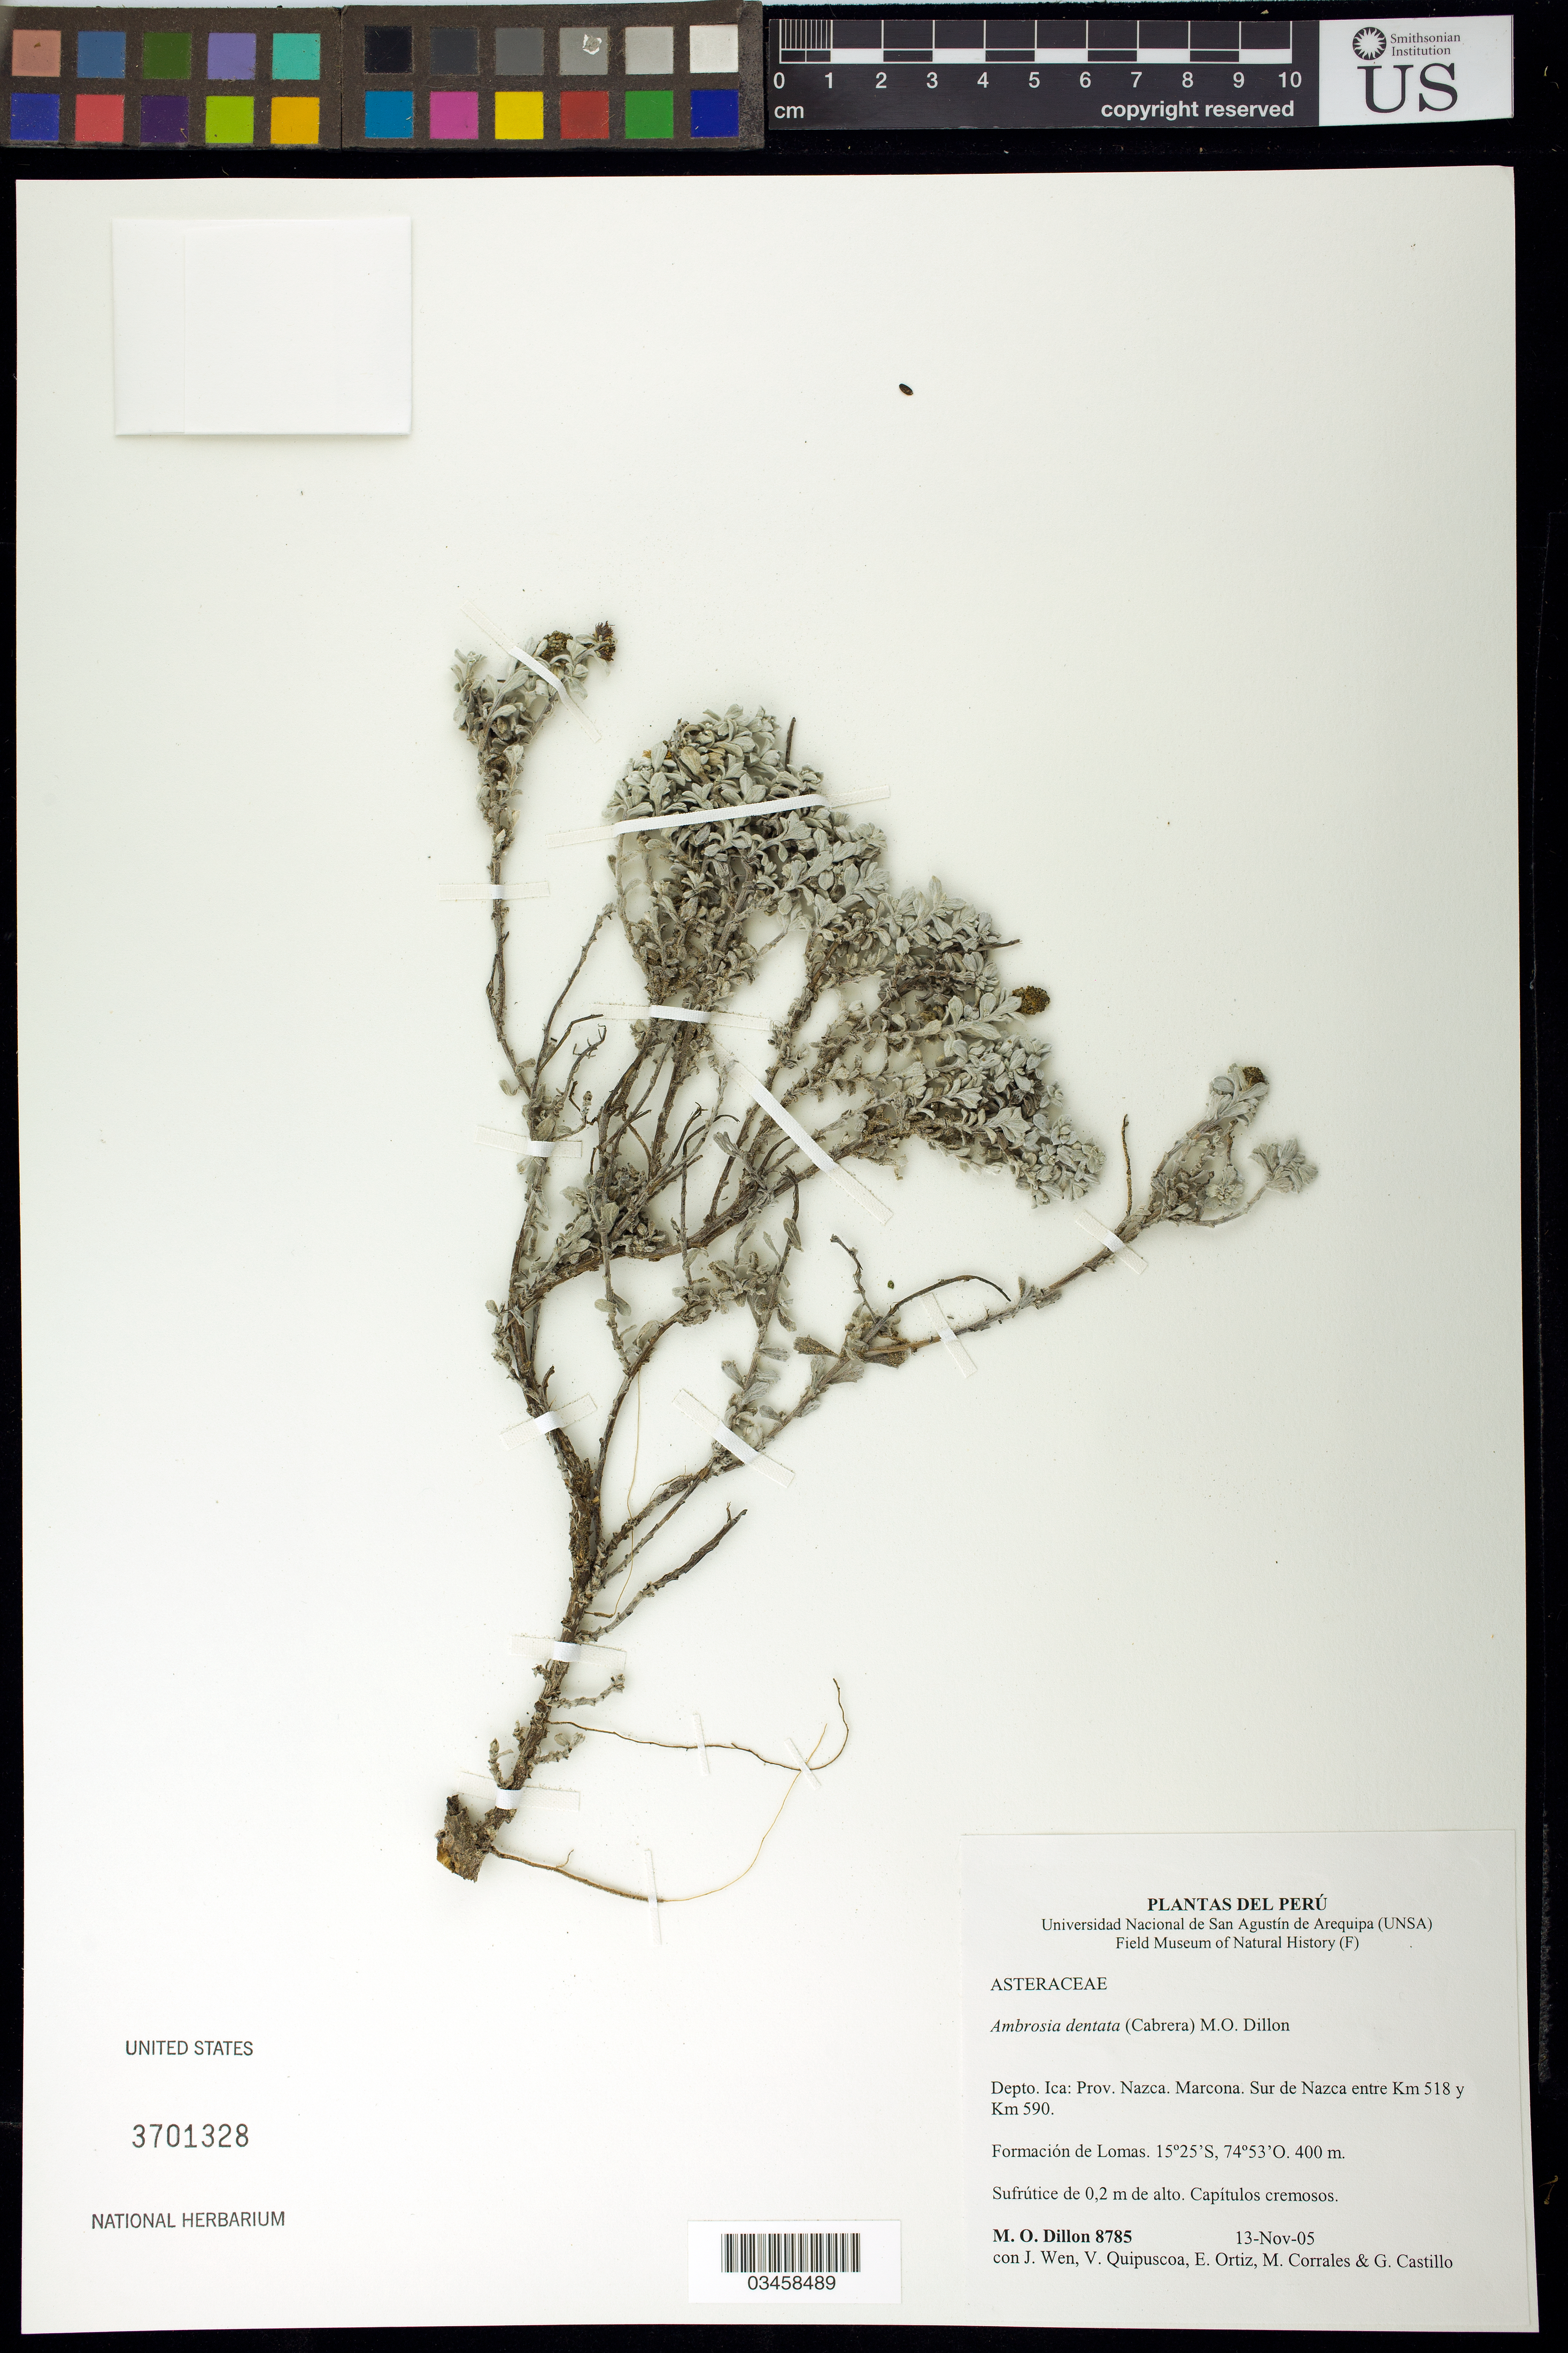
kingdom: Plantae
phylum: Tracheophyta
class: Magnoliopsida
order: Asterales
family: Asteraceae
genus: Ambrosia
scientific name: Ambrosia dentata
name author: (Cabrera) M.O. Dillon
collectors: M. O. Dillon, J. Wen, V. Quipuscoa, E. Ortiz, M. Corrales & G. Castillo C.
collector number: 8785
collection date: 2005-11-13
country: Peru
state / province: Ica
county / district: Nazca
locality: Marcona. Sur de Nazca km 518.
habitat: Formacion de Lomas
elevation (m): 420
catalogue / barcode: US 3701328